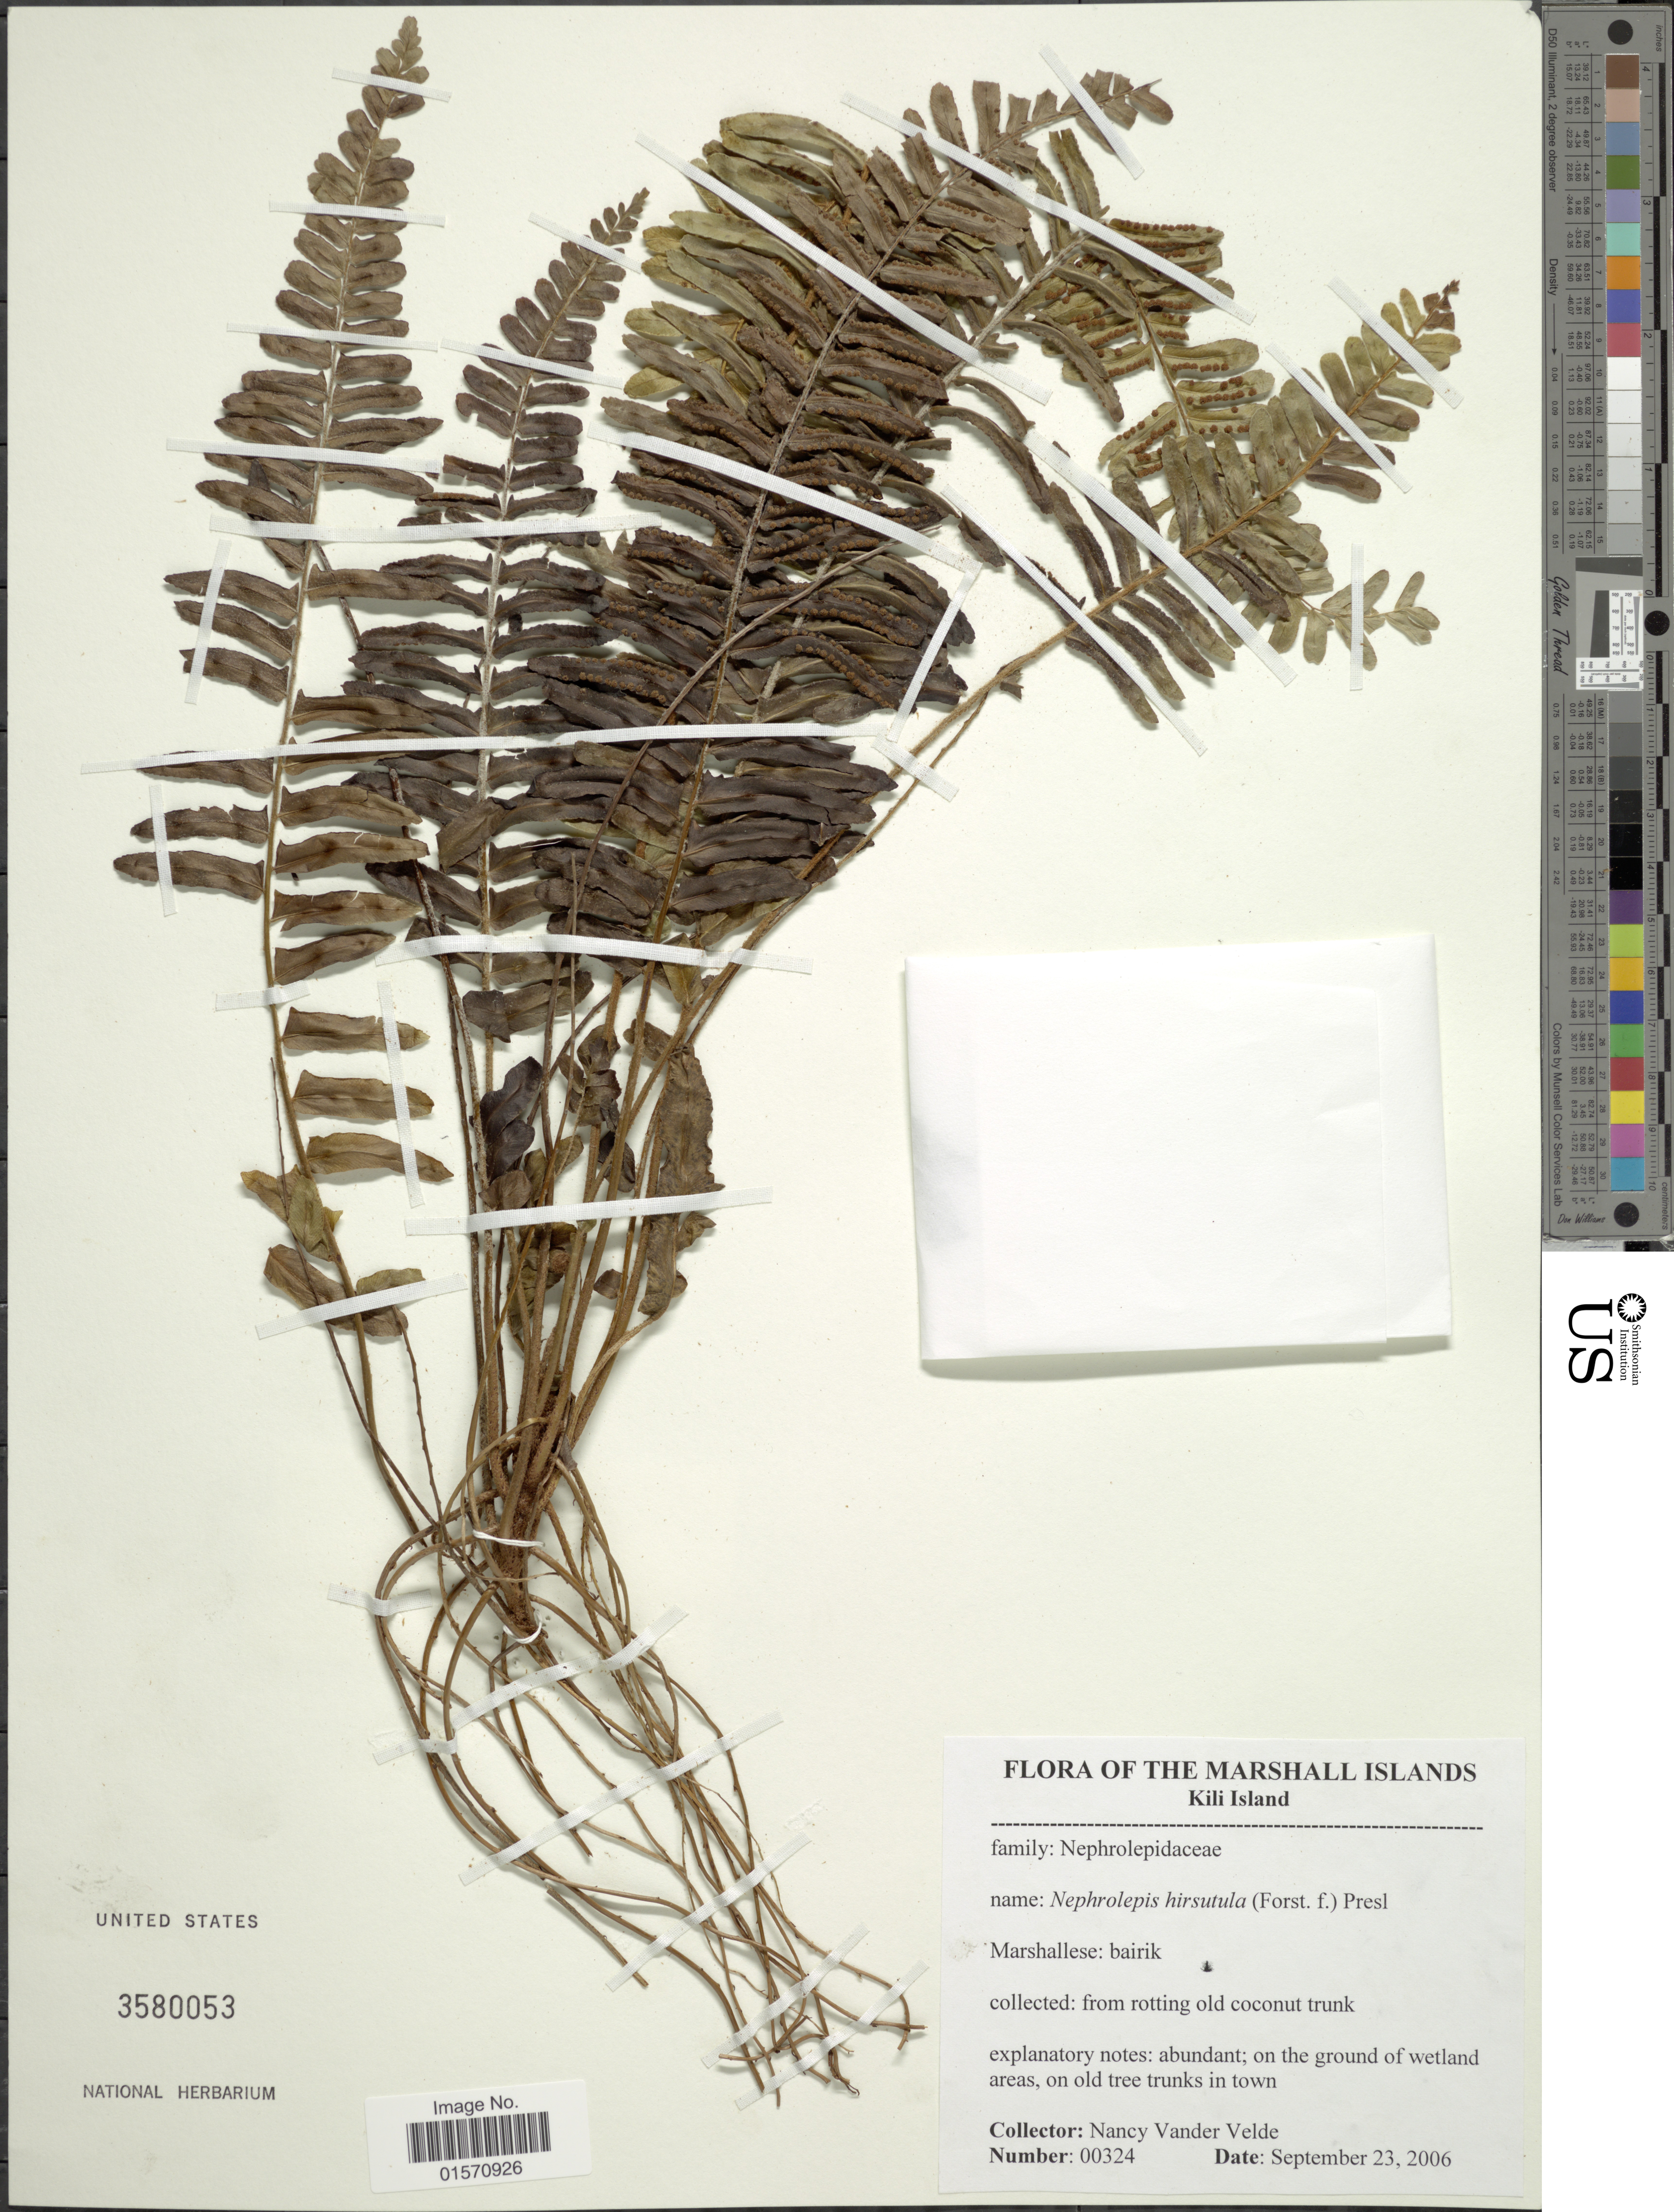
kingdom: Plantae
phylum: Tracheophyta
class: Polypodiopsida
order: Polypodiales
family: Nephrolepidaceae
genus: Nephrolepis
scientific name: Nephrolepis hirsutula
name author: (G. Forst.) C. Presl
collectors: N. Vander Velde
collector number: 00324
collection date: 2006-09-23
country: Marshall Islands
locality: Kili Island. From rotting old coconut trunk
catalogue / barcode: US 3580053